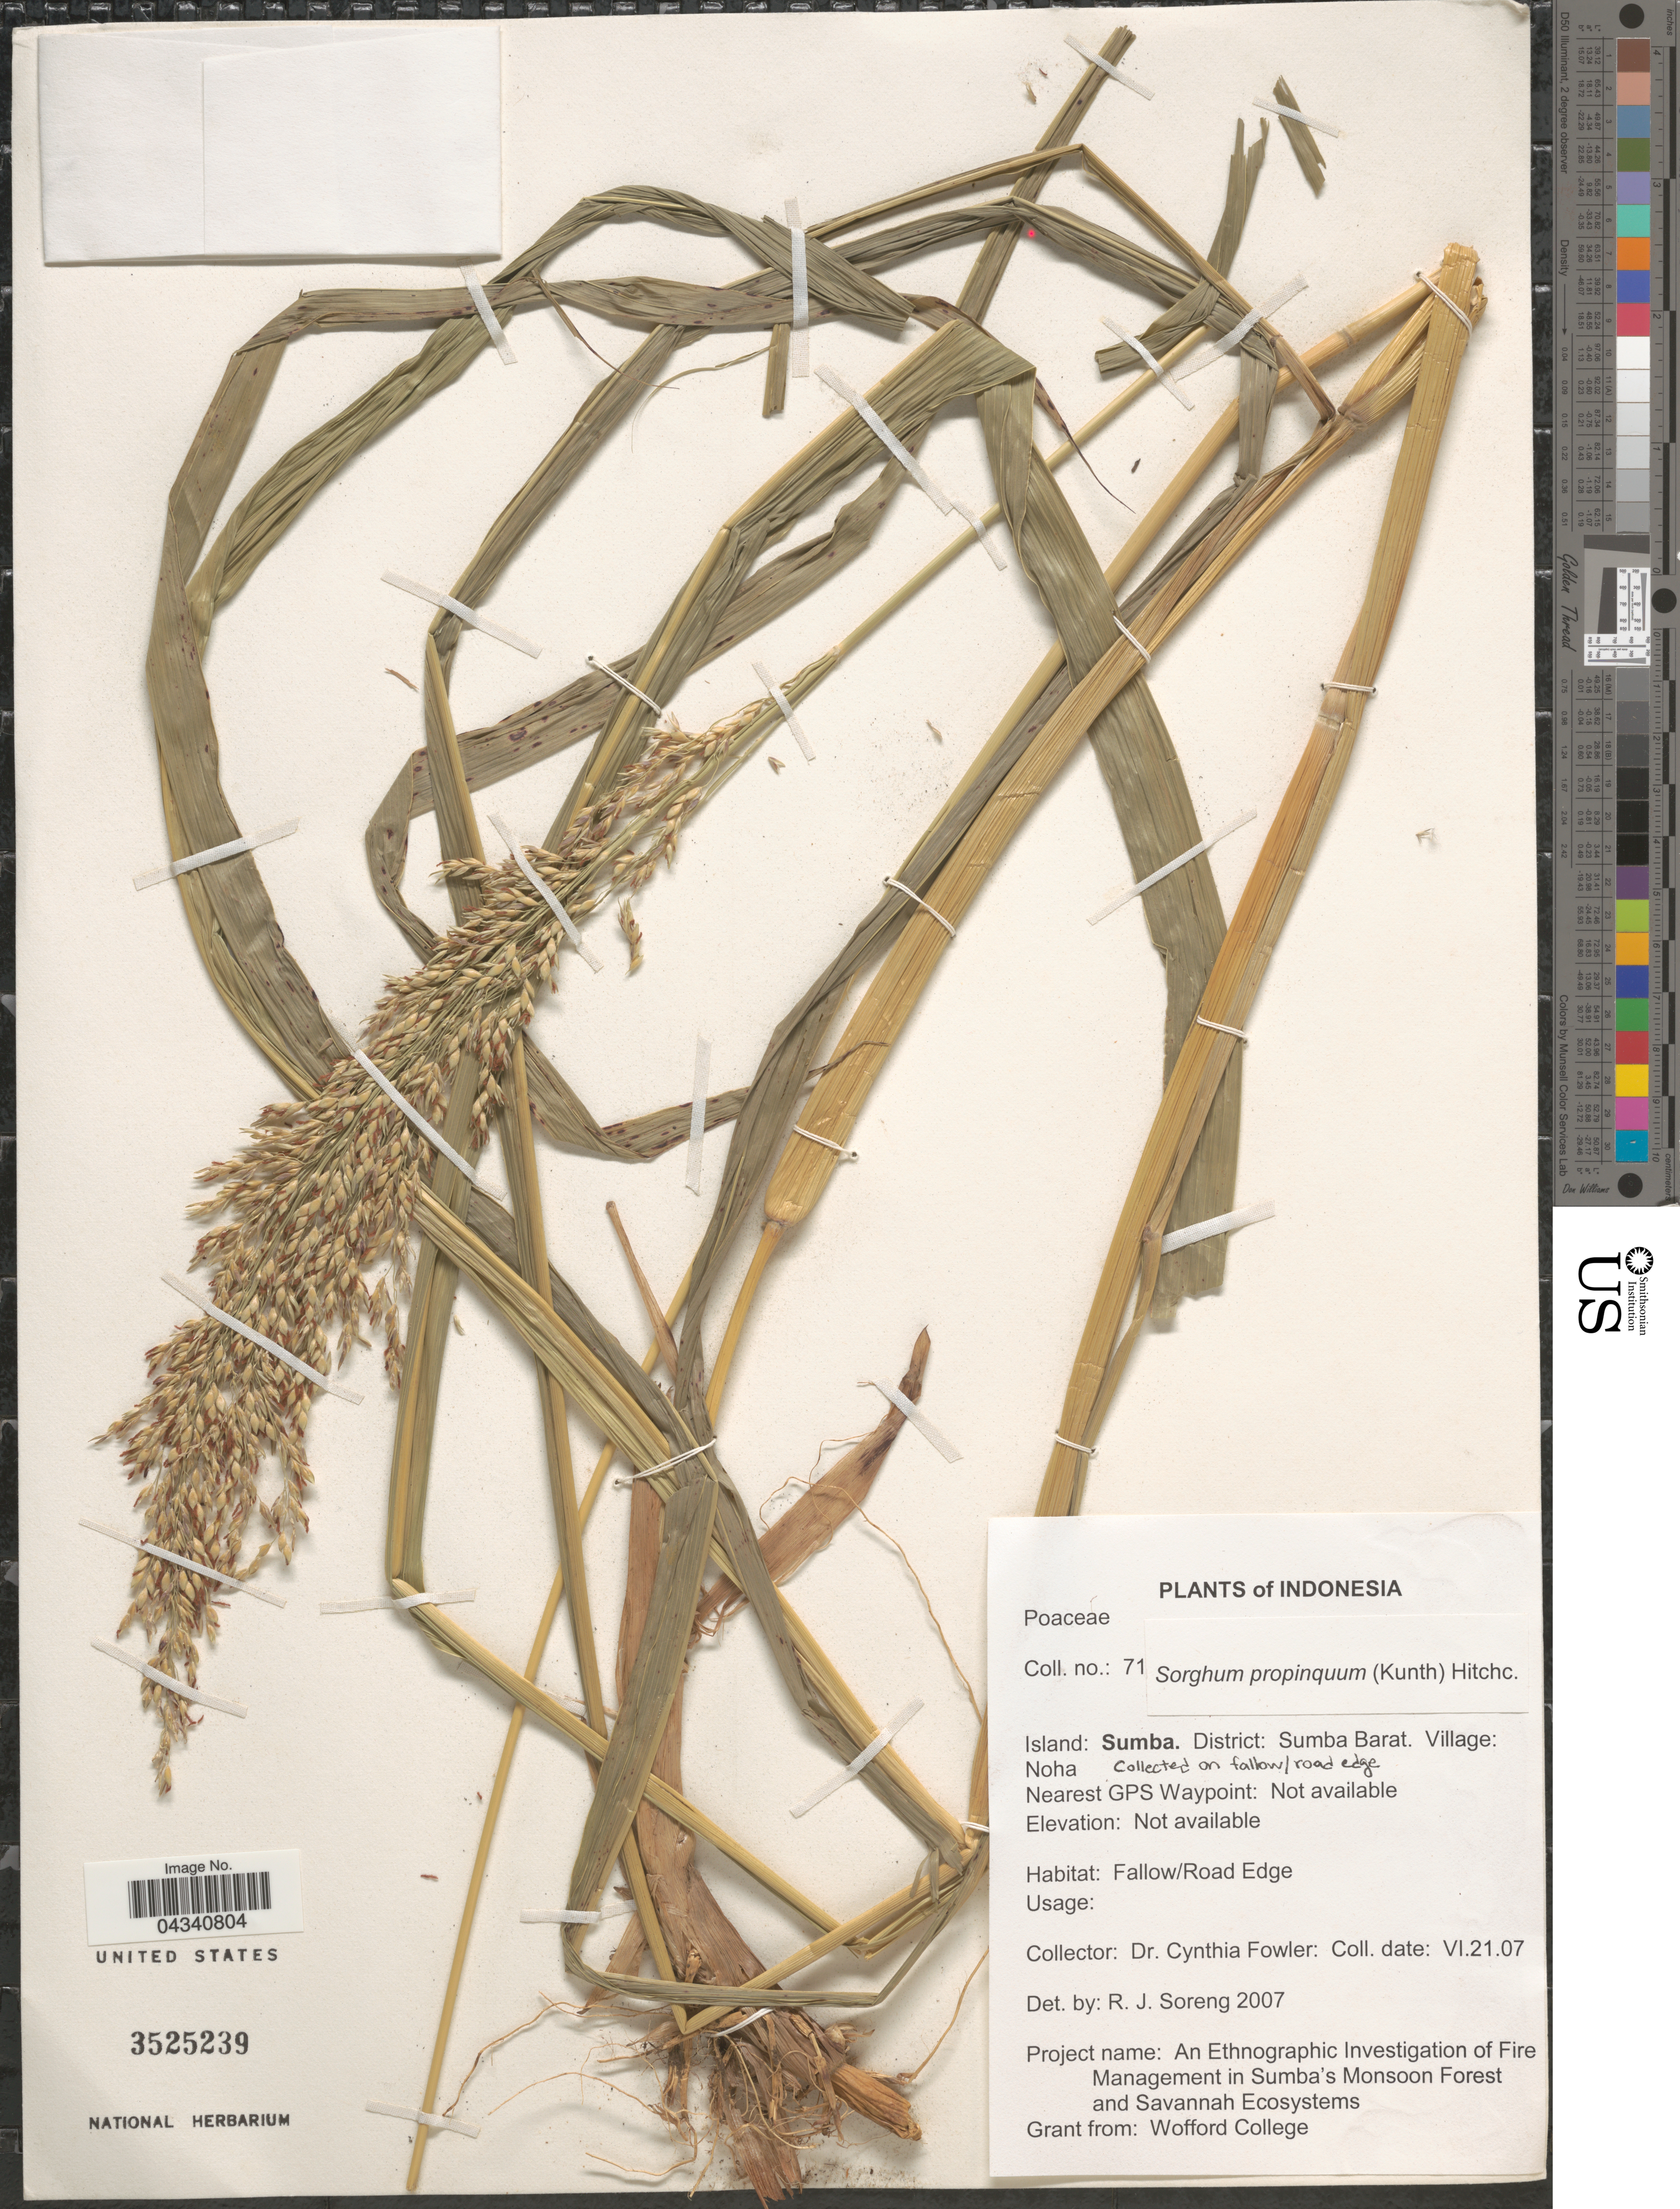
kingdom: Plantae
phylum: Tracheophyta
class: Liliopsida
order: Poales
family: Poaceae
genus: Sorghum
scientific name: Sorghum propinquum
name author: (Kunth) Hitchc.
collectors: C. Fowler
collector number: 71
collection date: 2007-06-21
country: Indonesia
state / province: Nusa Tenggara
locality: Island: Sumba. District: Sumba Barat. Village: Noha. On fallow/road edge.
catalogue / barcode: US 3525239